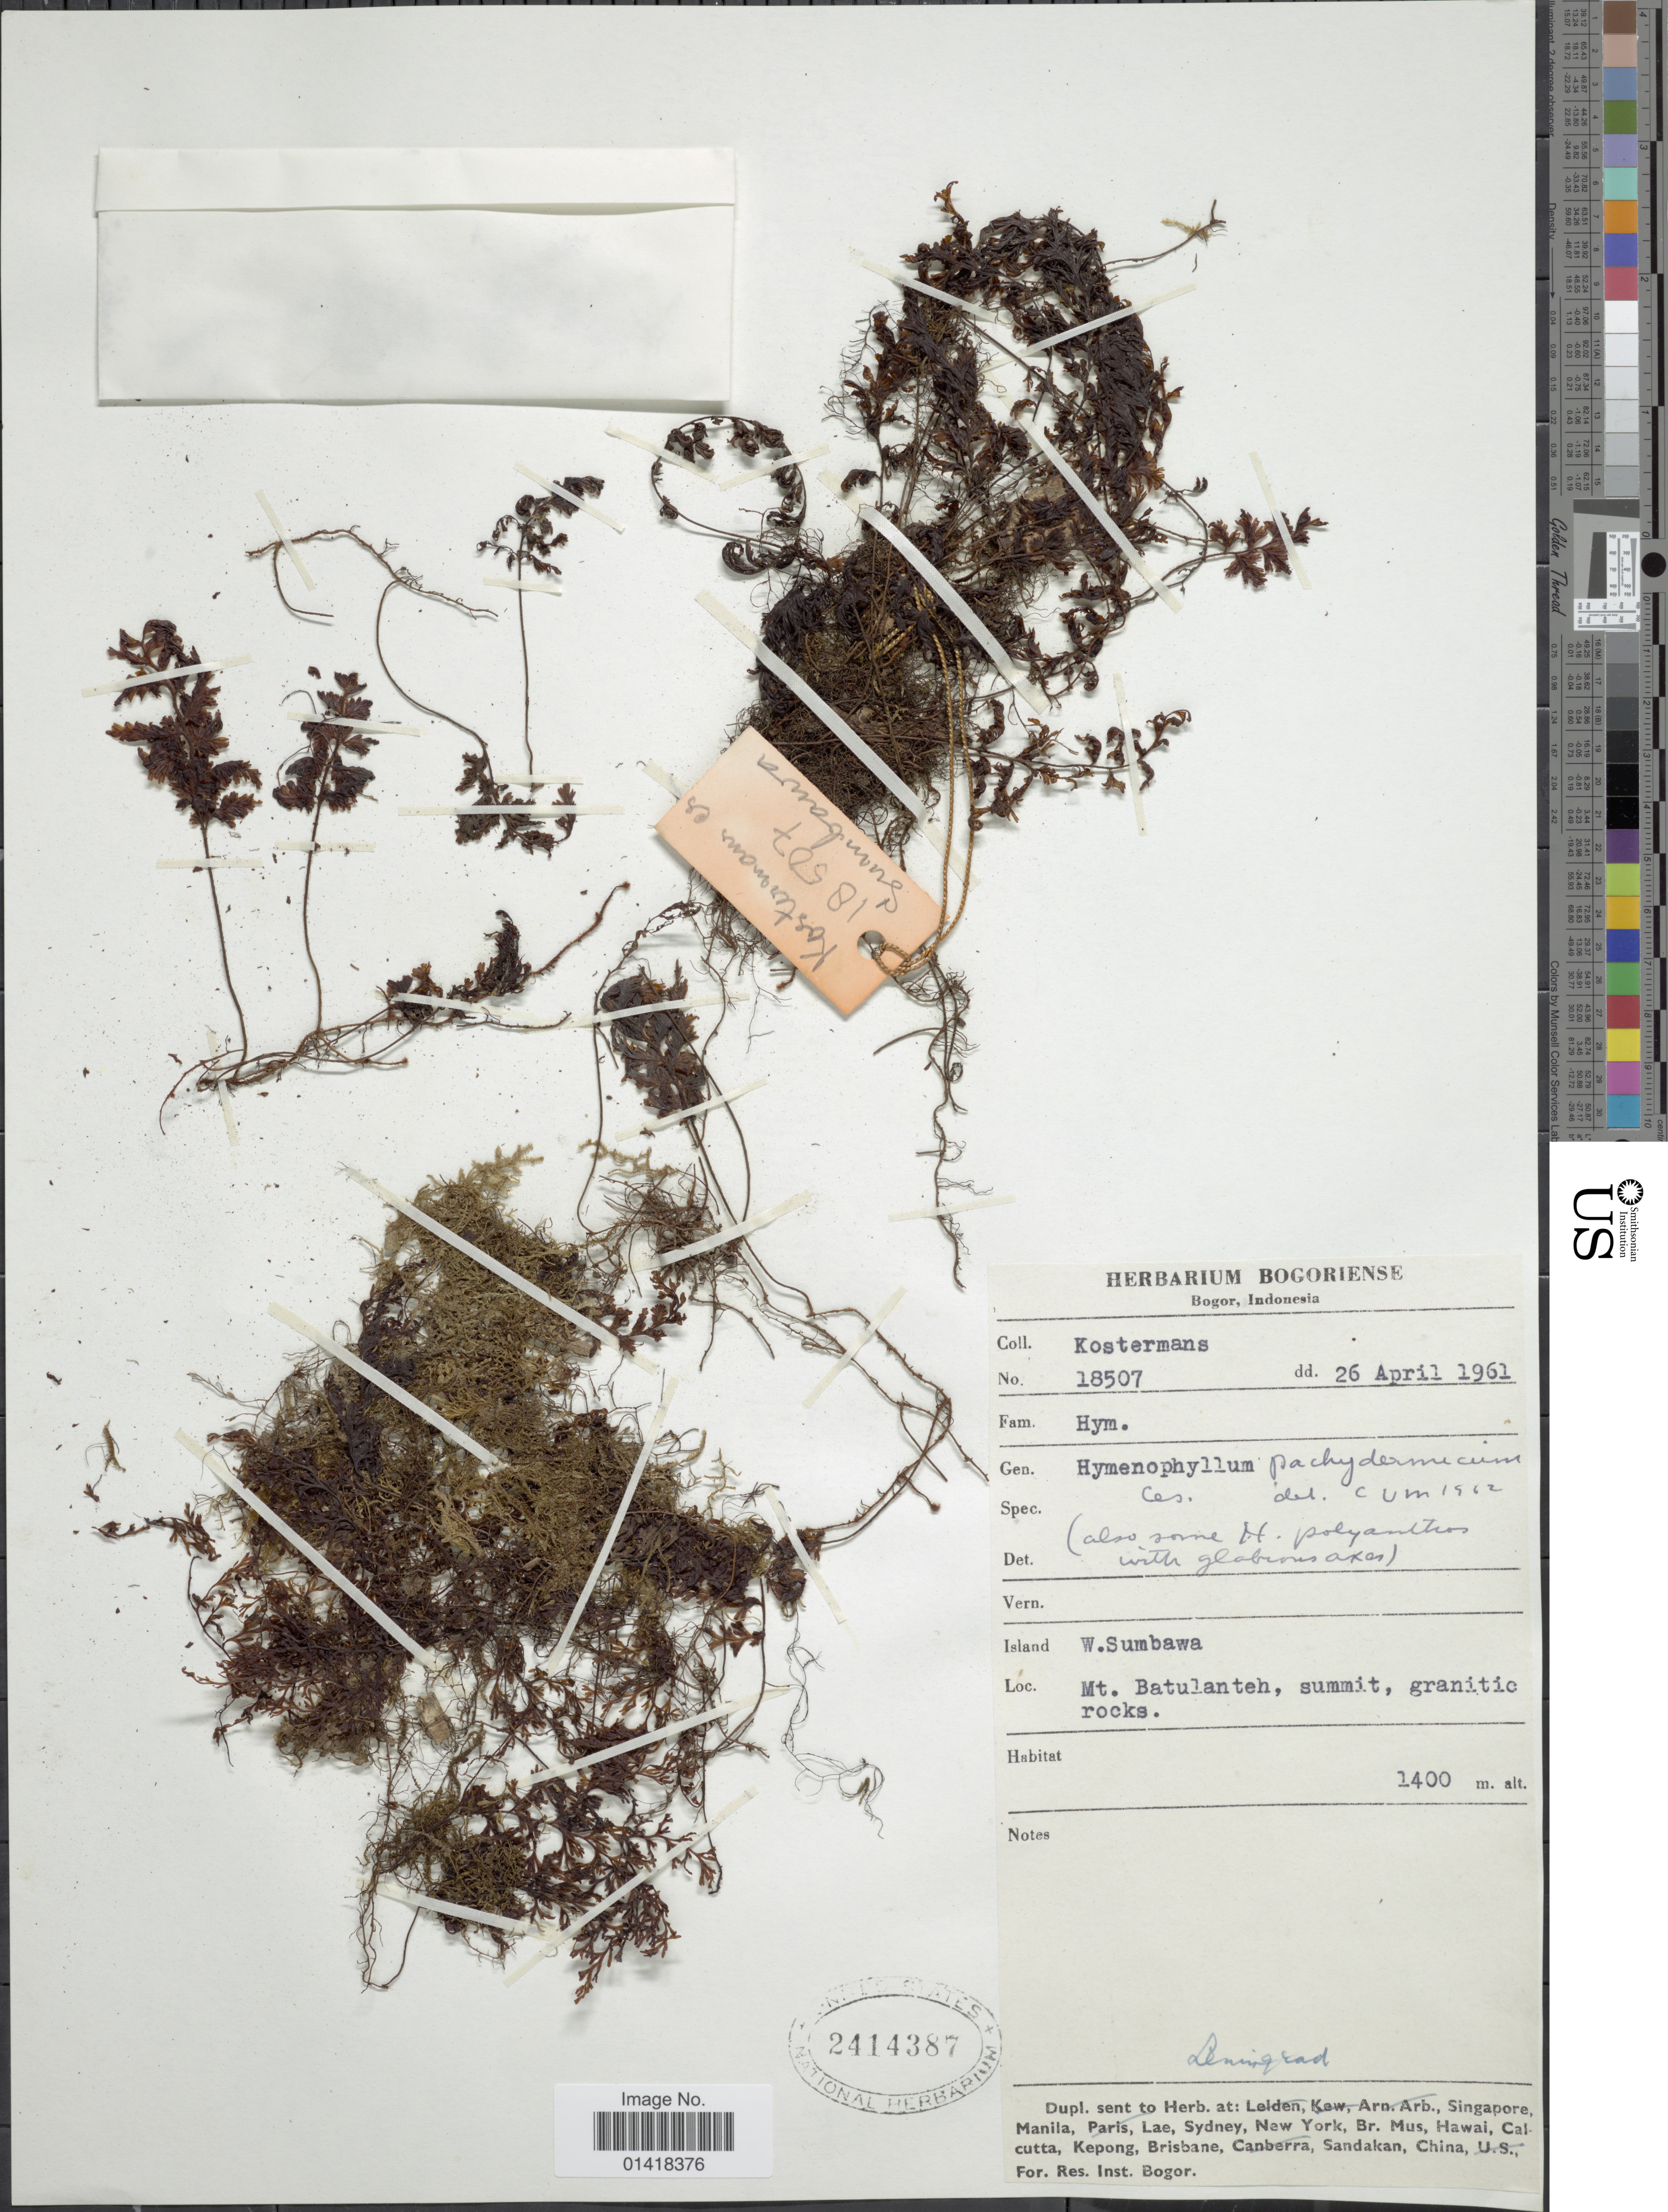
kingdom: Plantae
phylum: Tracheophyta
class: Polypodiopsida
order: Hymenophyllales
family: Hymenophyllaceae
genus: Hymenophyllum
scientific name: Hymenophyllum pachydermicum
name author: Ces.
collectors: Kostermans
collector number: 18507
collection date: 1961-04-26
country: Indonesia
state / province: Nusa Tenggara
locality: W. Sumbawa,.Mt. Batulanteh, summit, granitio rocks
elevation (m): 1400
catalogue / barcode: US 2514387